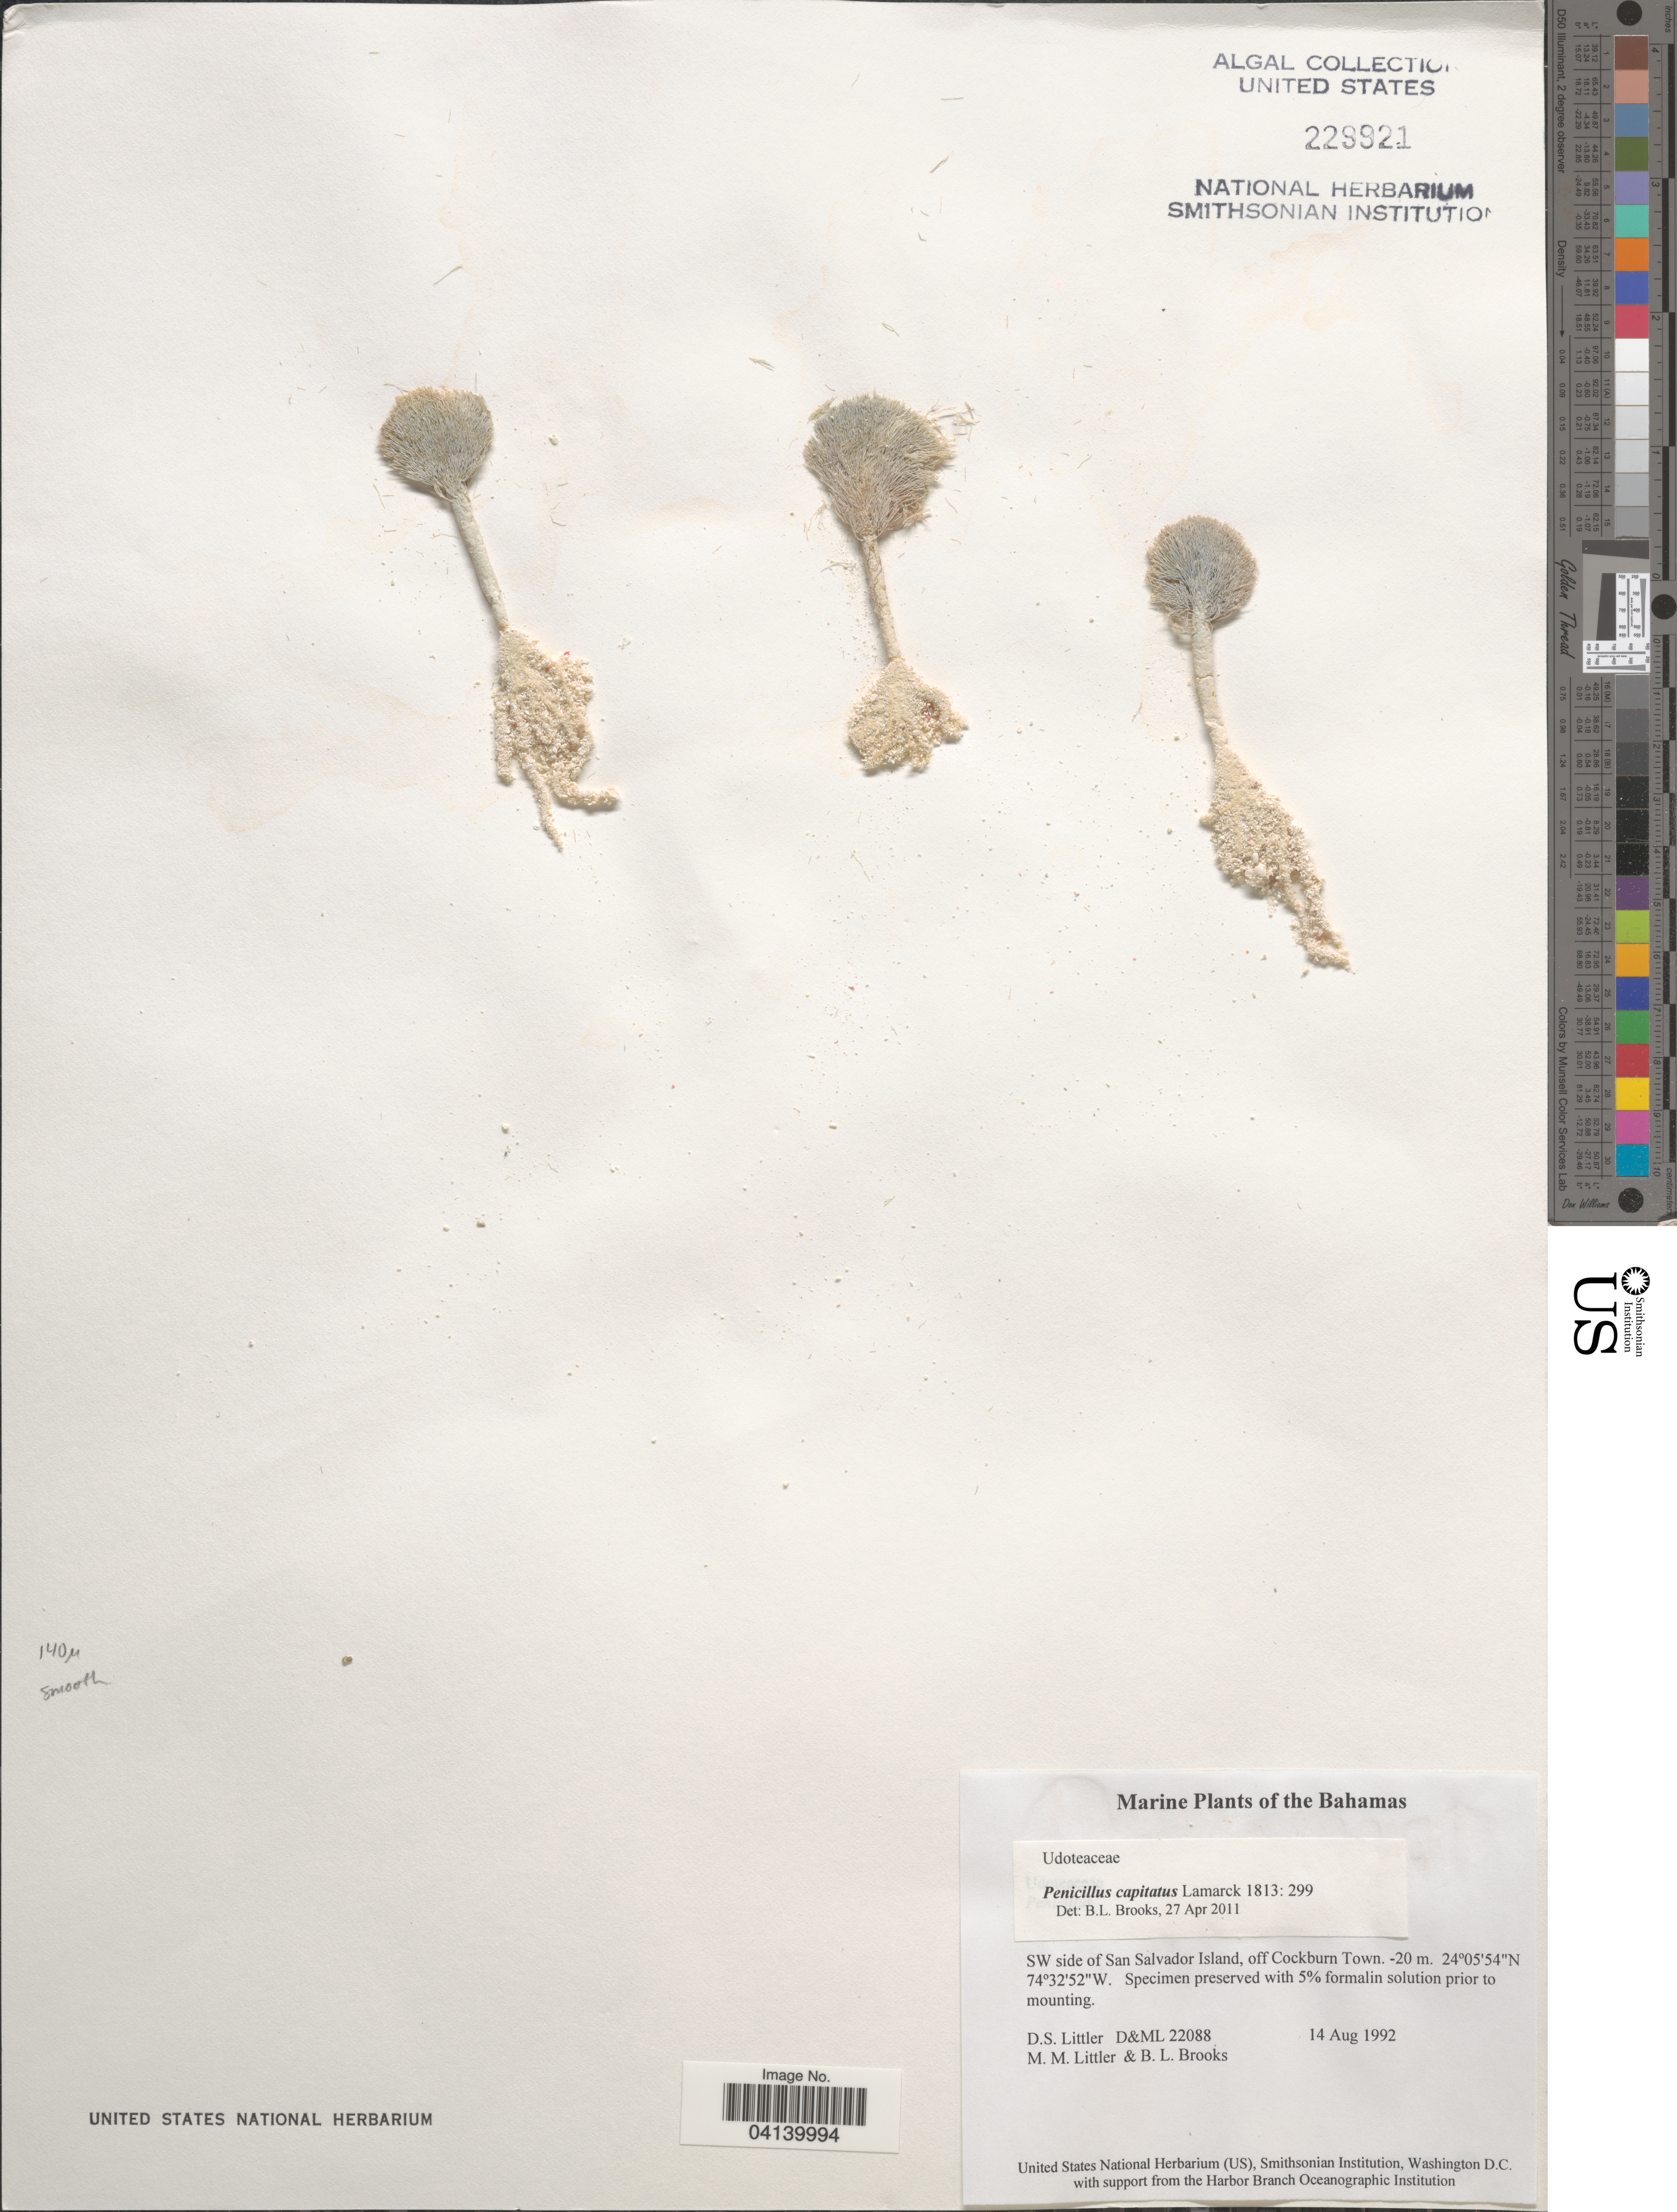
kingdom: Plantae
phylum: Chlorophyta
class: Ulvophyceae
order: Bryopsidales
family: Udoteaceae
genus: Penicillus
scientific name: Penicillus capitatus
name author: Lam.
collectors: D. S. Littler & B. Brooks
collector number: D&ML22088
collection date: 1992-08-14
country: Bahamas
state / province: San Salvador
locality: SW side of San Salvador Island, off Cockburn Town.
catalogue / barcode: US 229921